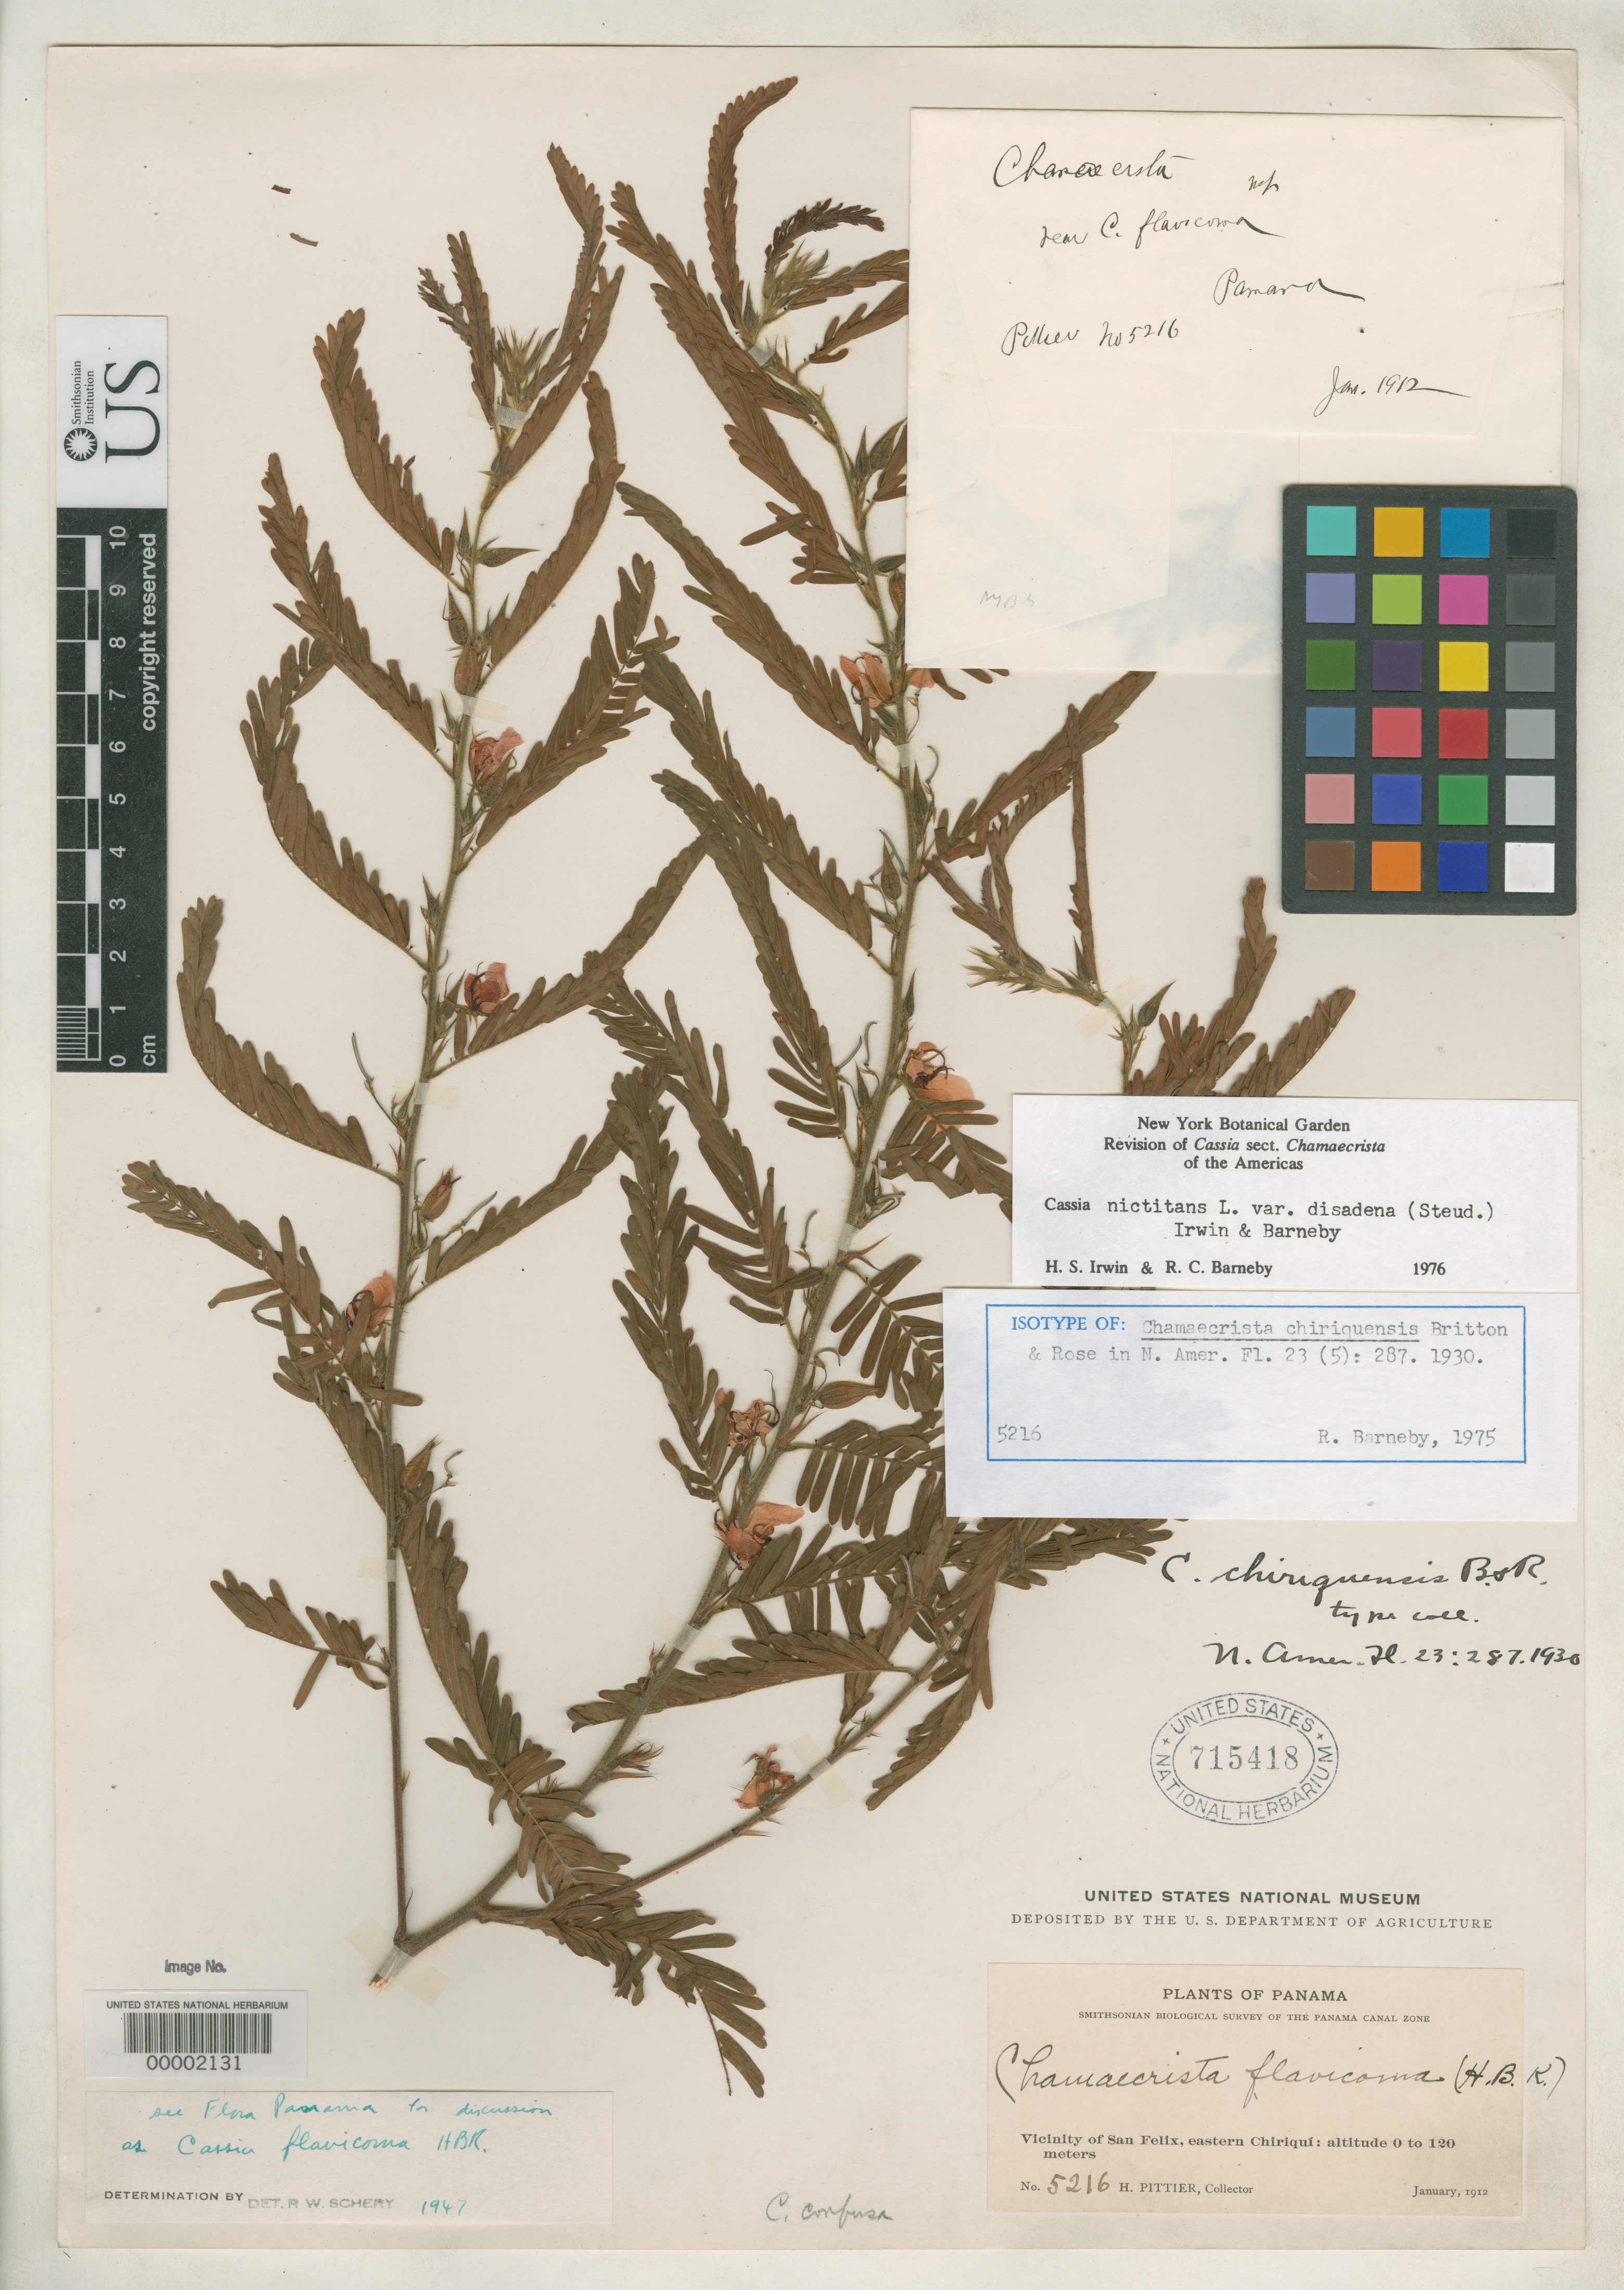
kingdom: Plantae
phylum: Tracheophyta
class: Magnoliopsida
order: Fabales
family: Fabaceae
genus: Chamaecrista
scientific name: Chamaecrista chiriquensis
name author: Britton & Rose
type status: Isotype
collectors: H. F. Pittier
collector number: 5216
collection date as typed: Jan 1912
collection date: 1912-01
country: Panama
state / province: Chiriquí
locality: Vicinity of San Felix, Eastern Chiriqui.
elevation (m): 0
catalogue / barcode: US 715418